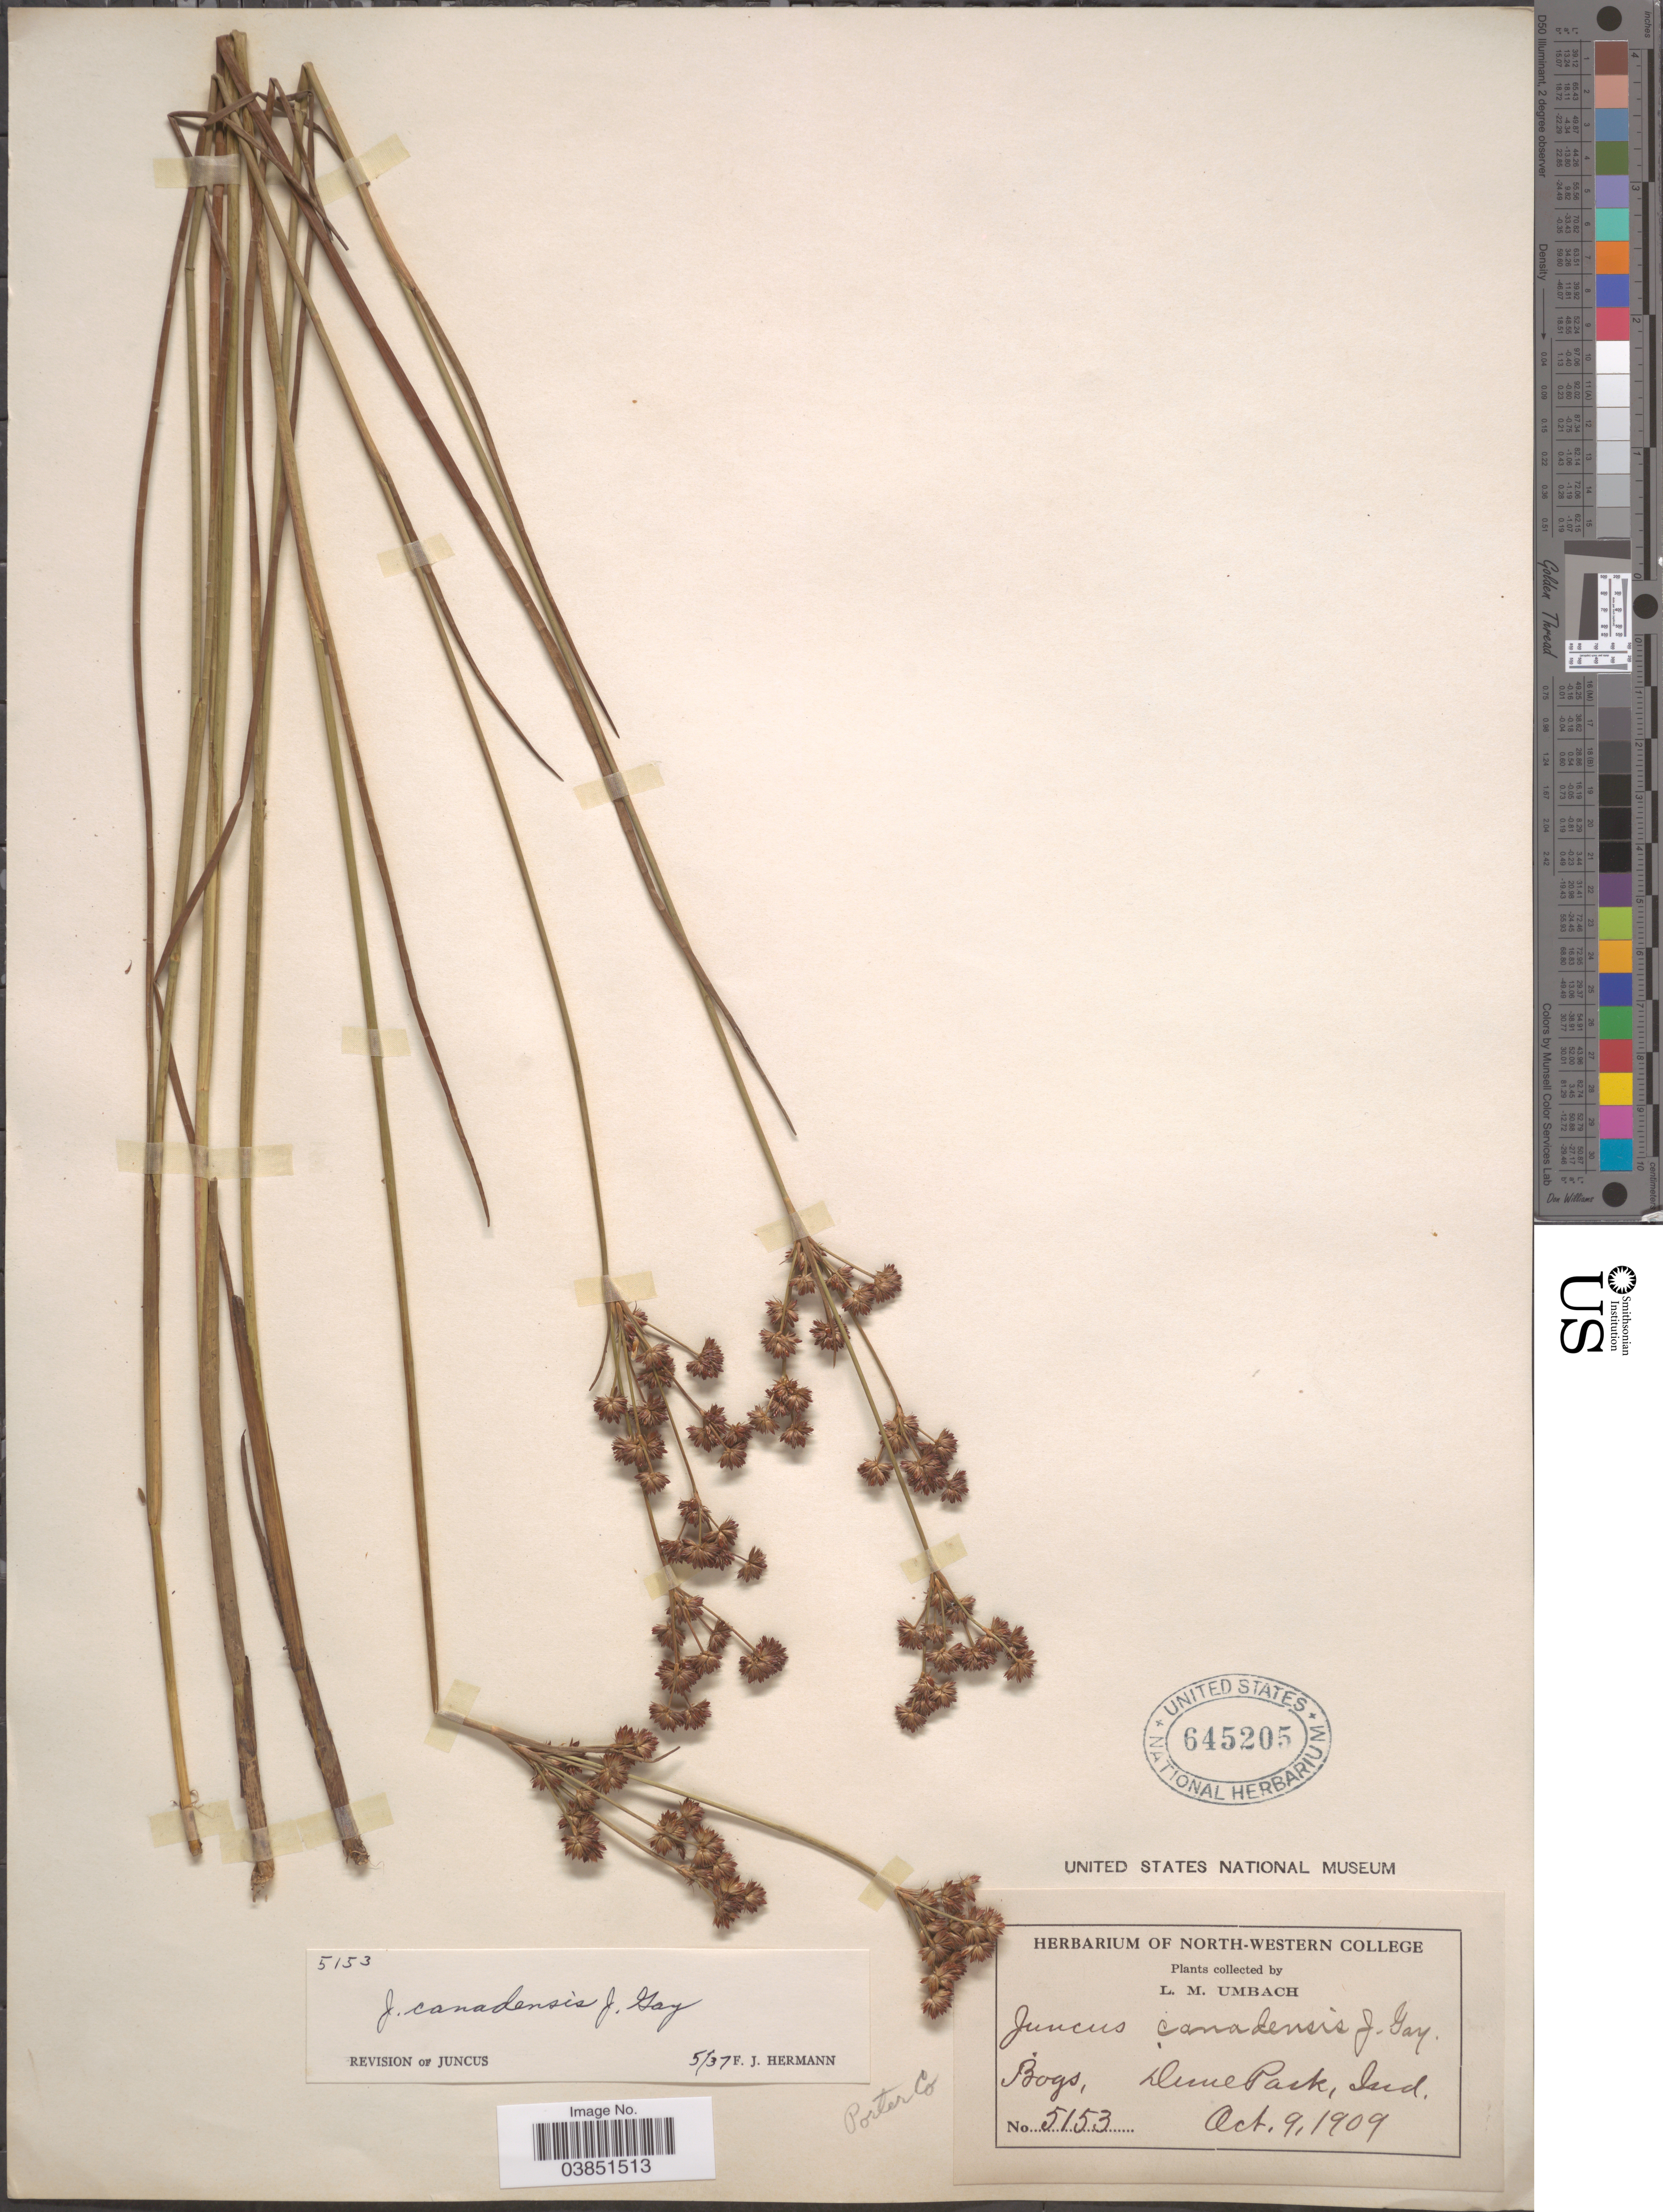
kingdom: Plantae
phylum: Tracheophyta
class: Liliopsida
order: Poales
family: Juncaceae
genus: Juncus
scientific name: Juncus canadensis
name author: J. Gay ex Laharpe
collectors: L. M. Umbach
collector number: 5153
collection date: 1909-10-09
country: United States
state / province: Indiana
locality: Dune Park. Porter Co.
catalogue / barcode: US 645205